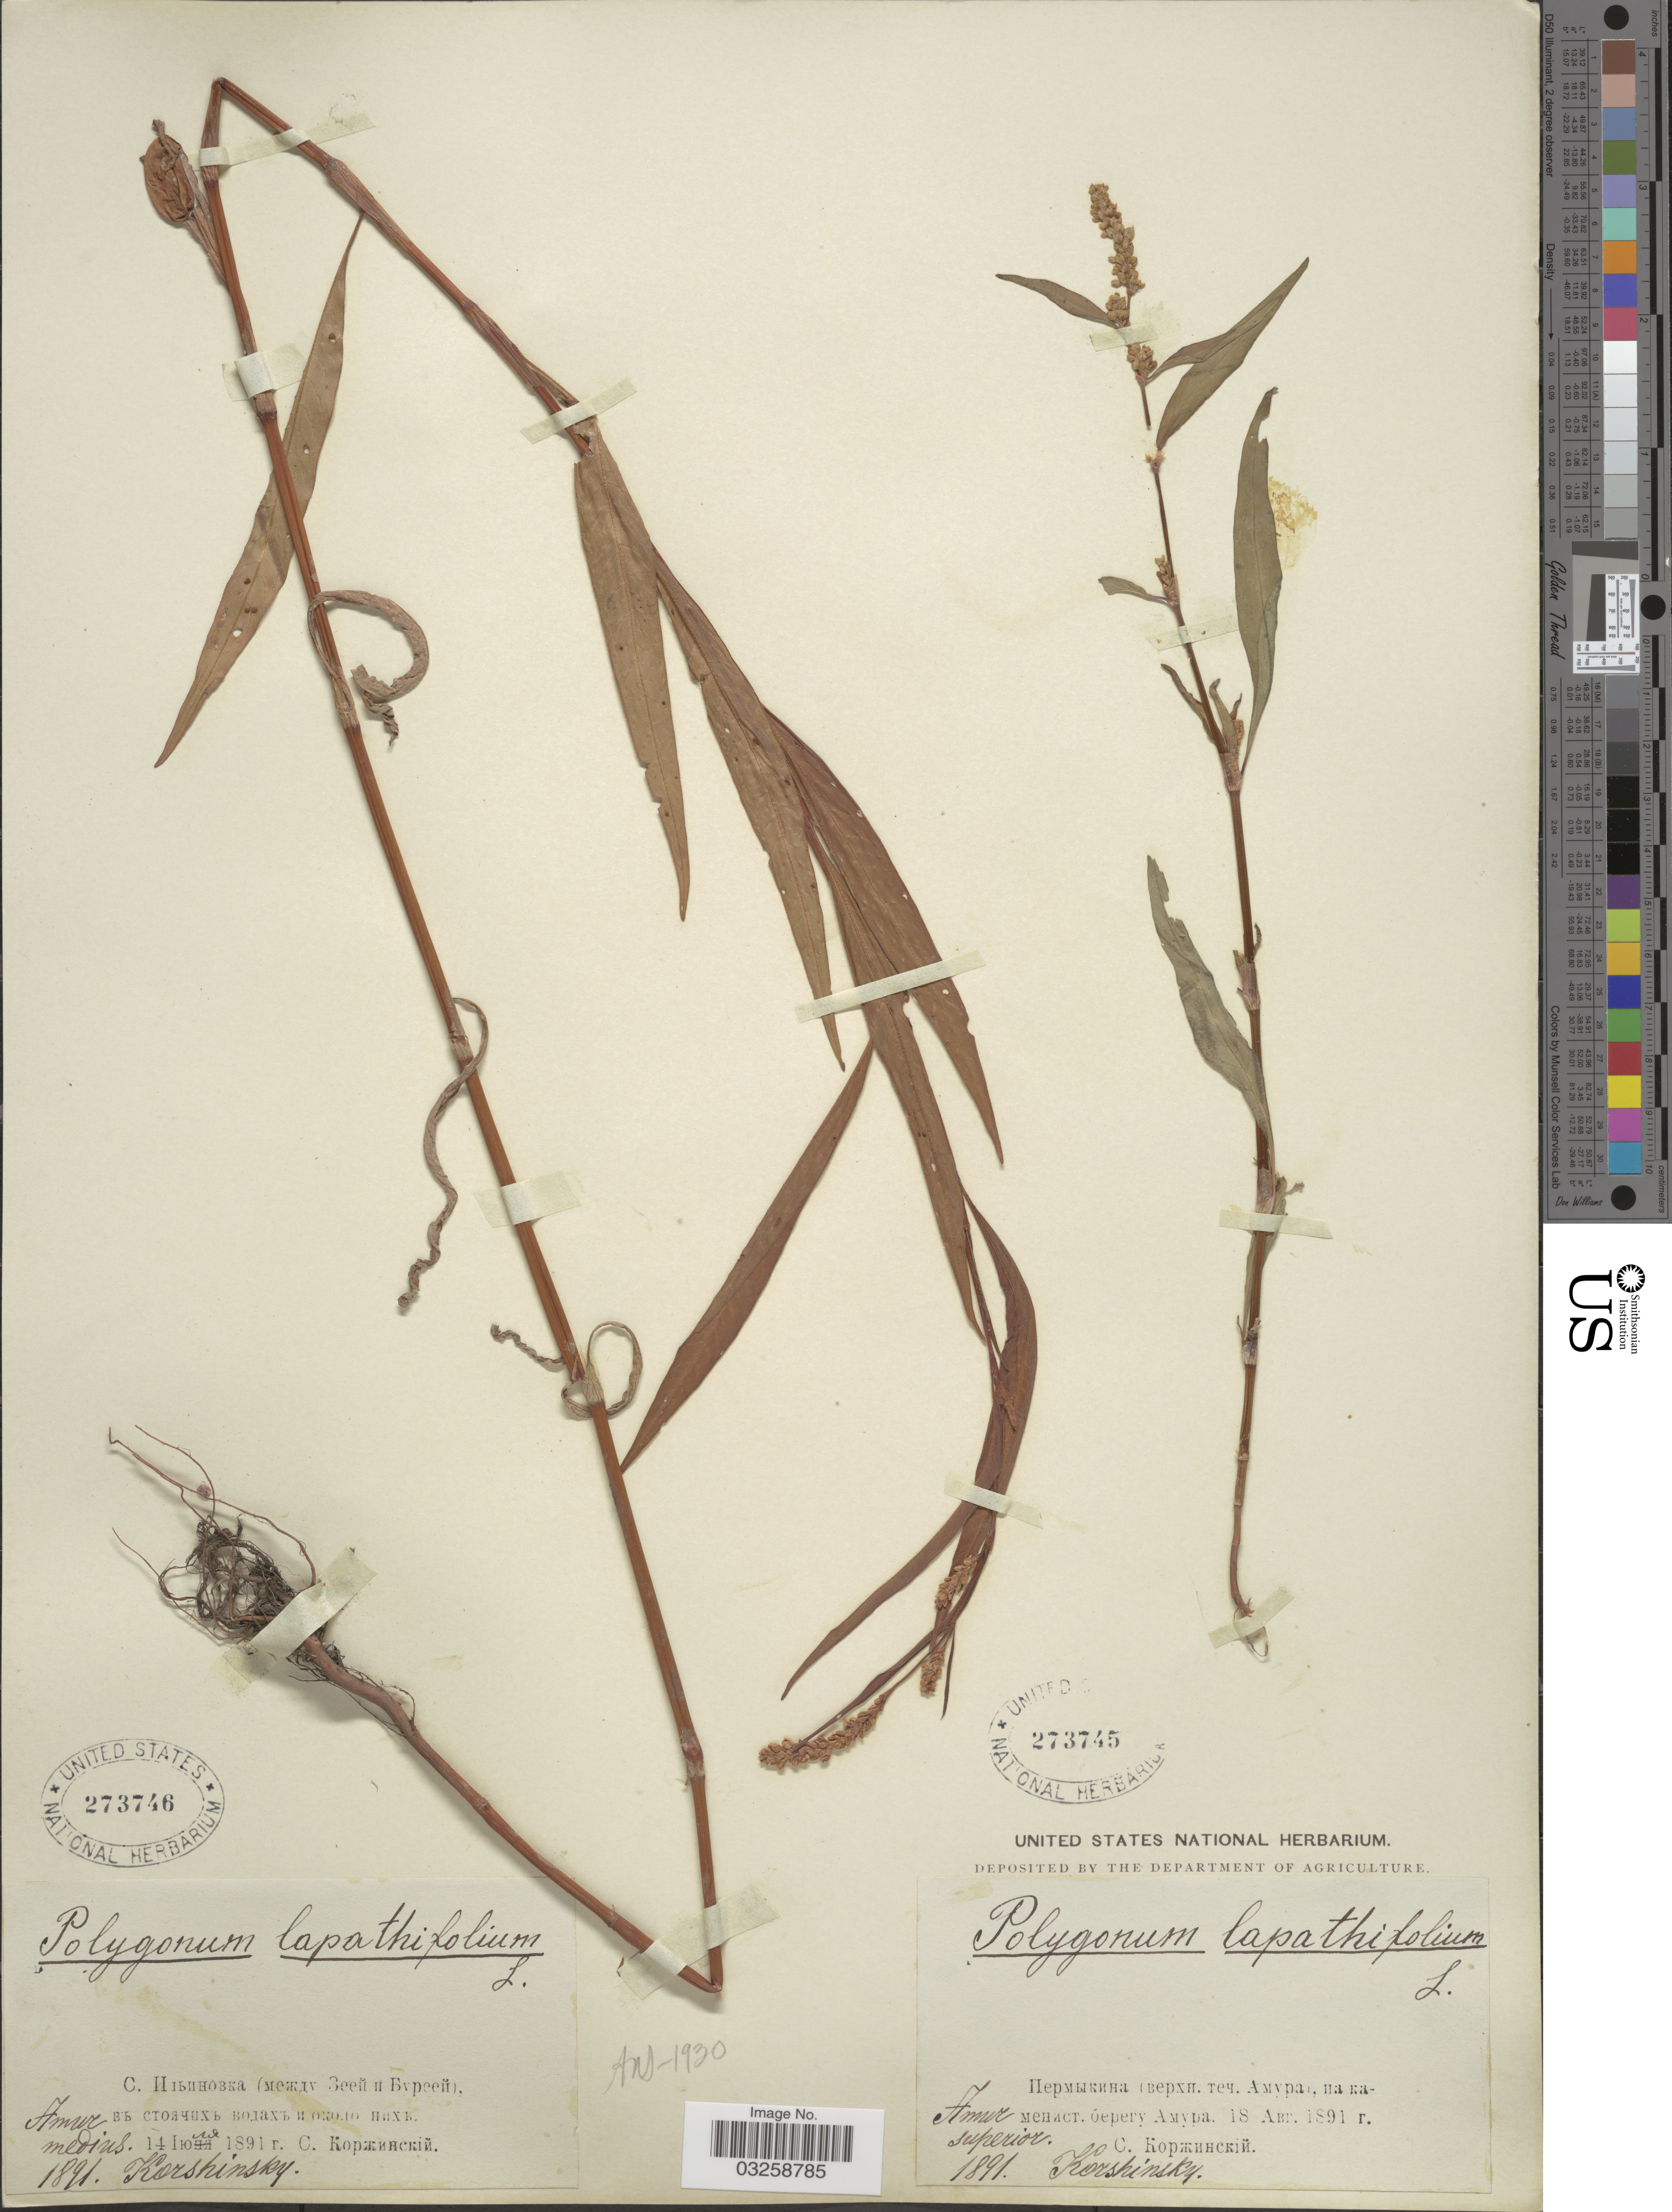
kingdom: Plantae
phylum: Tracheophyta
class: Magnoliopsida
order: Caryophyllales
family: Polygonaceae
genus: Polygonum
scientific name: Polygonum lapathifolium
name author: L.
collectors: Korshinsky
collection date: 1891-04-18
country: Russian Federation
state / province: Amur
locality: Amur superior.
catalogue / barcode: US 273745